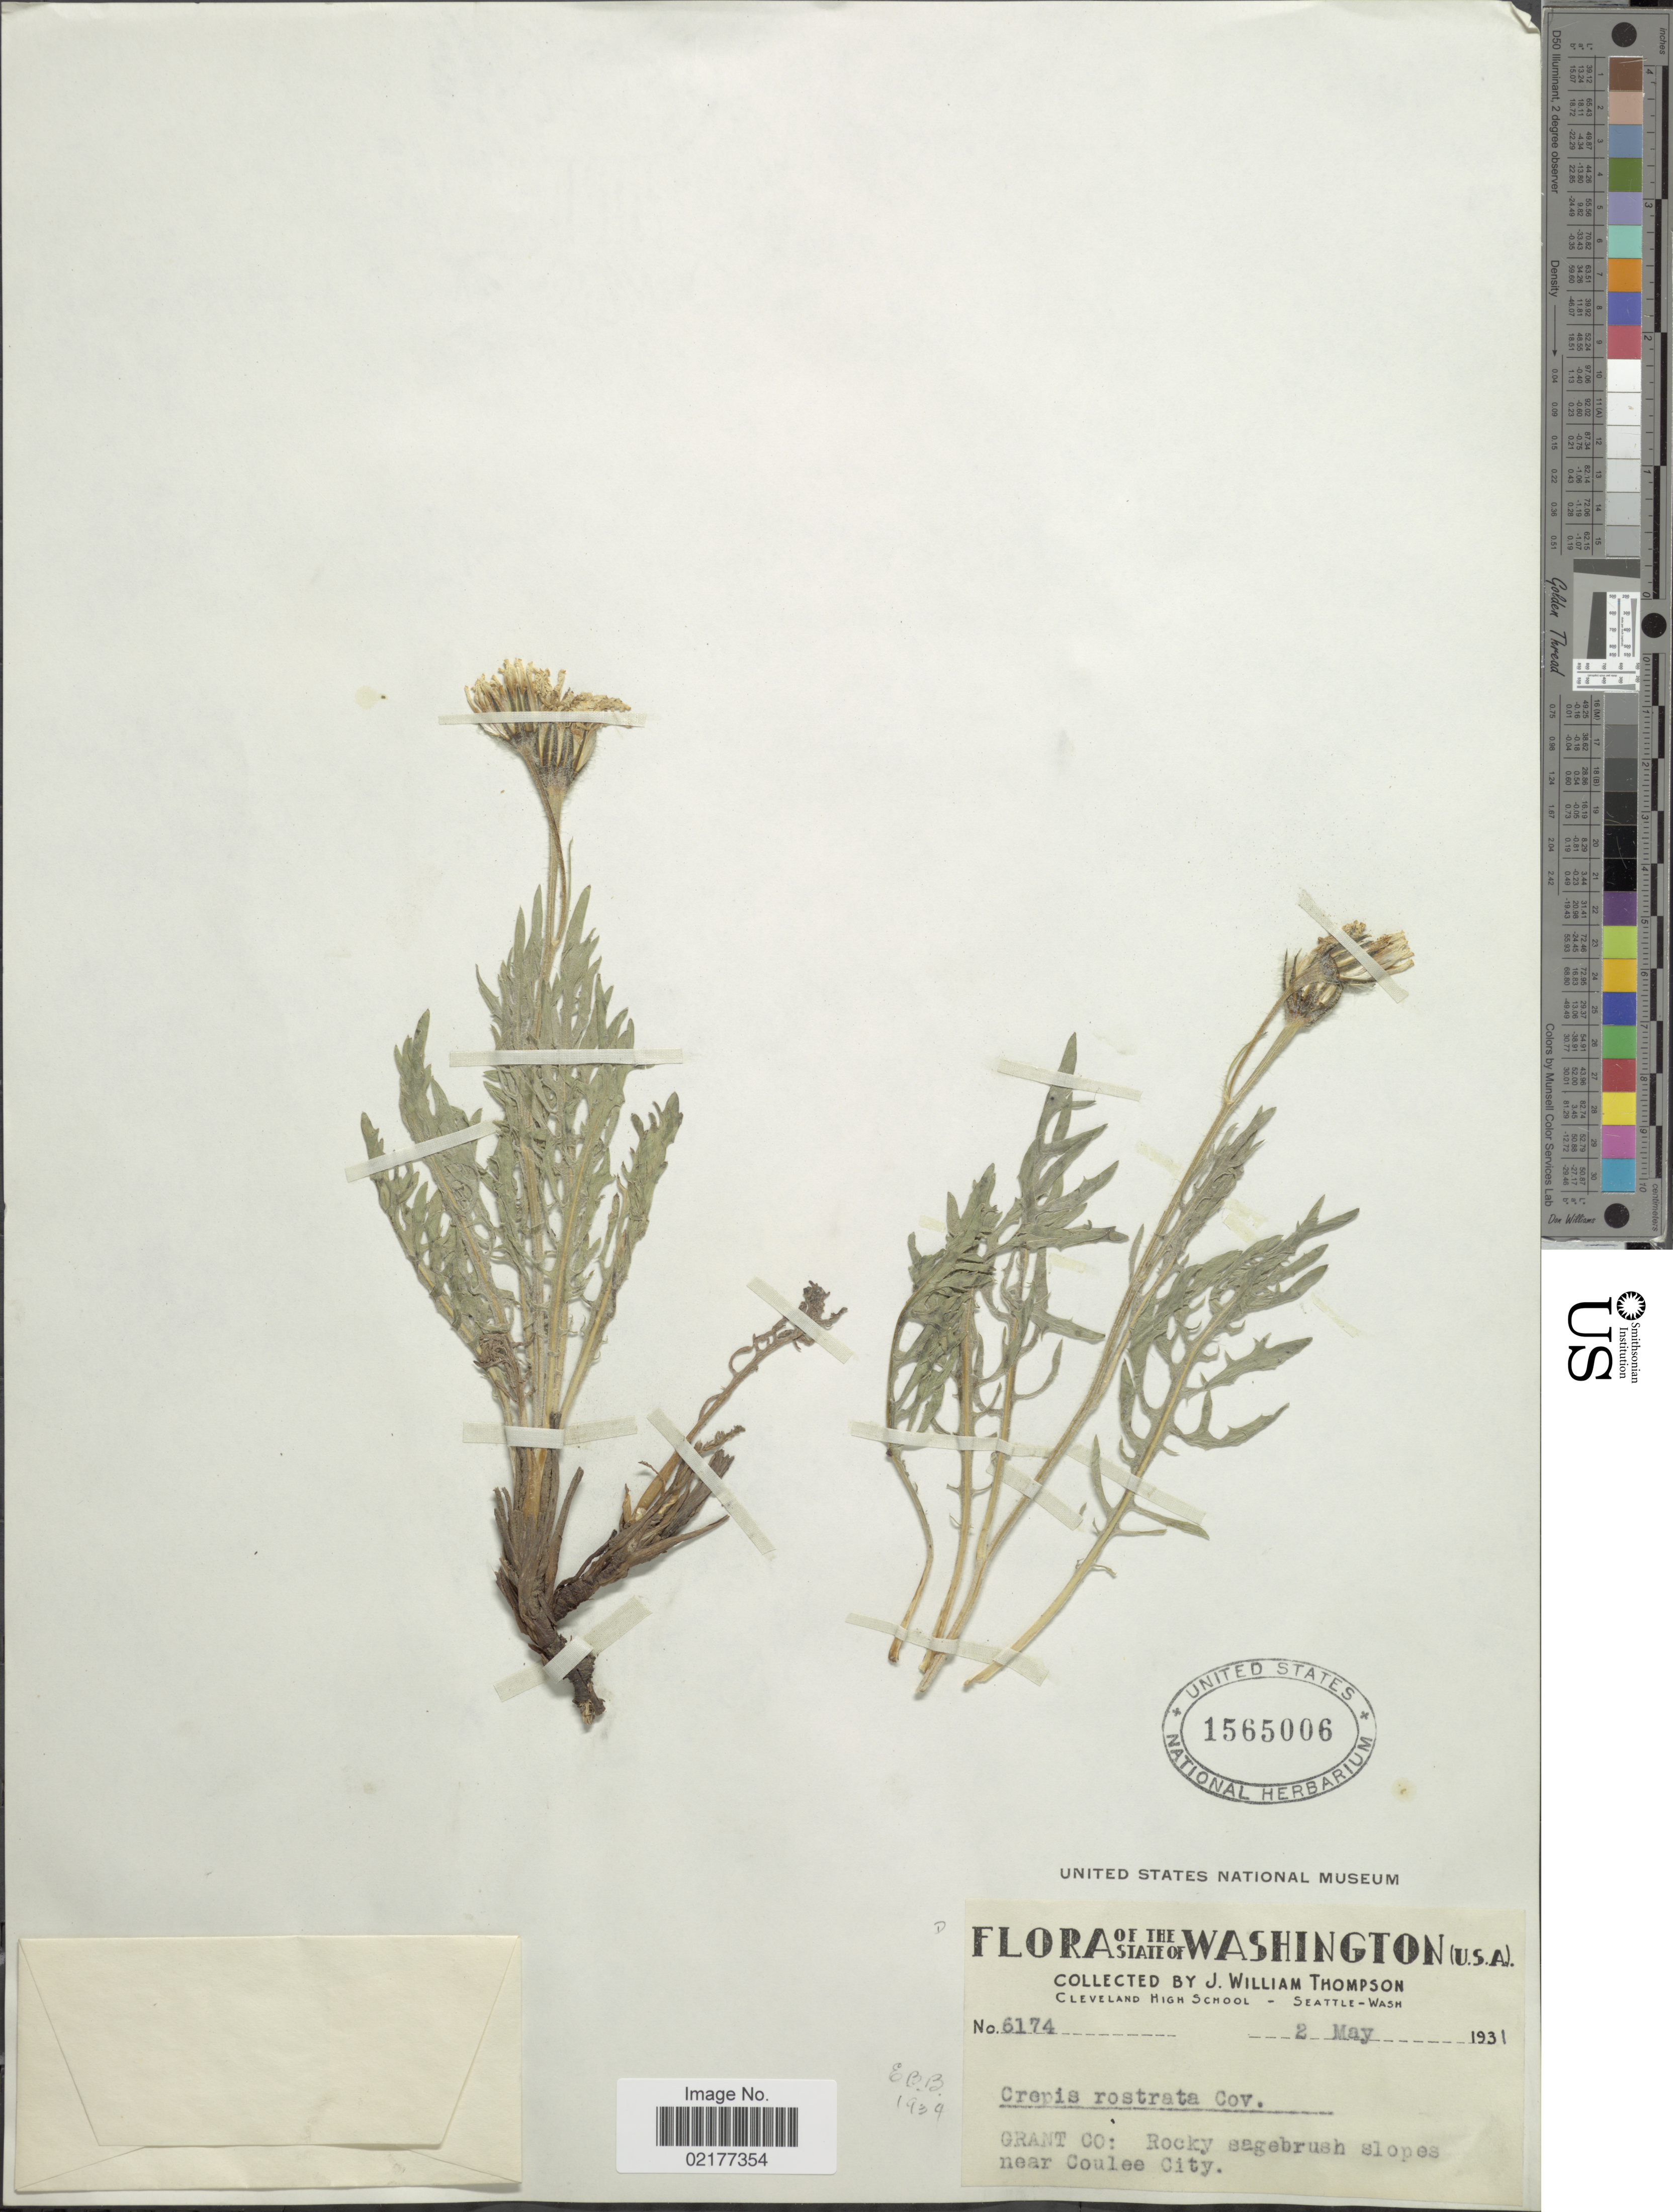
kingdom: Plantae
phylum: Tracheophyta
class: Magnoliopsida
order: Asterales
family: Asteraceae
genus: Crepis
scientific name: Crepis modocensis subsp. rostrata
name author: (Coville) Babc. & Stebbins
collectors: J. W. Thompson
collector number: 6174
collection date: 1931-05-02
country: United States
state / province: Washington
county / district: Grant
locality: The State of Washington, Grant Co: Rocky sagebrush slopes near Coulee City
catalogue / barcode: US 1565006